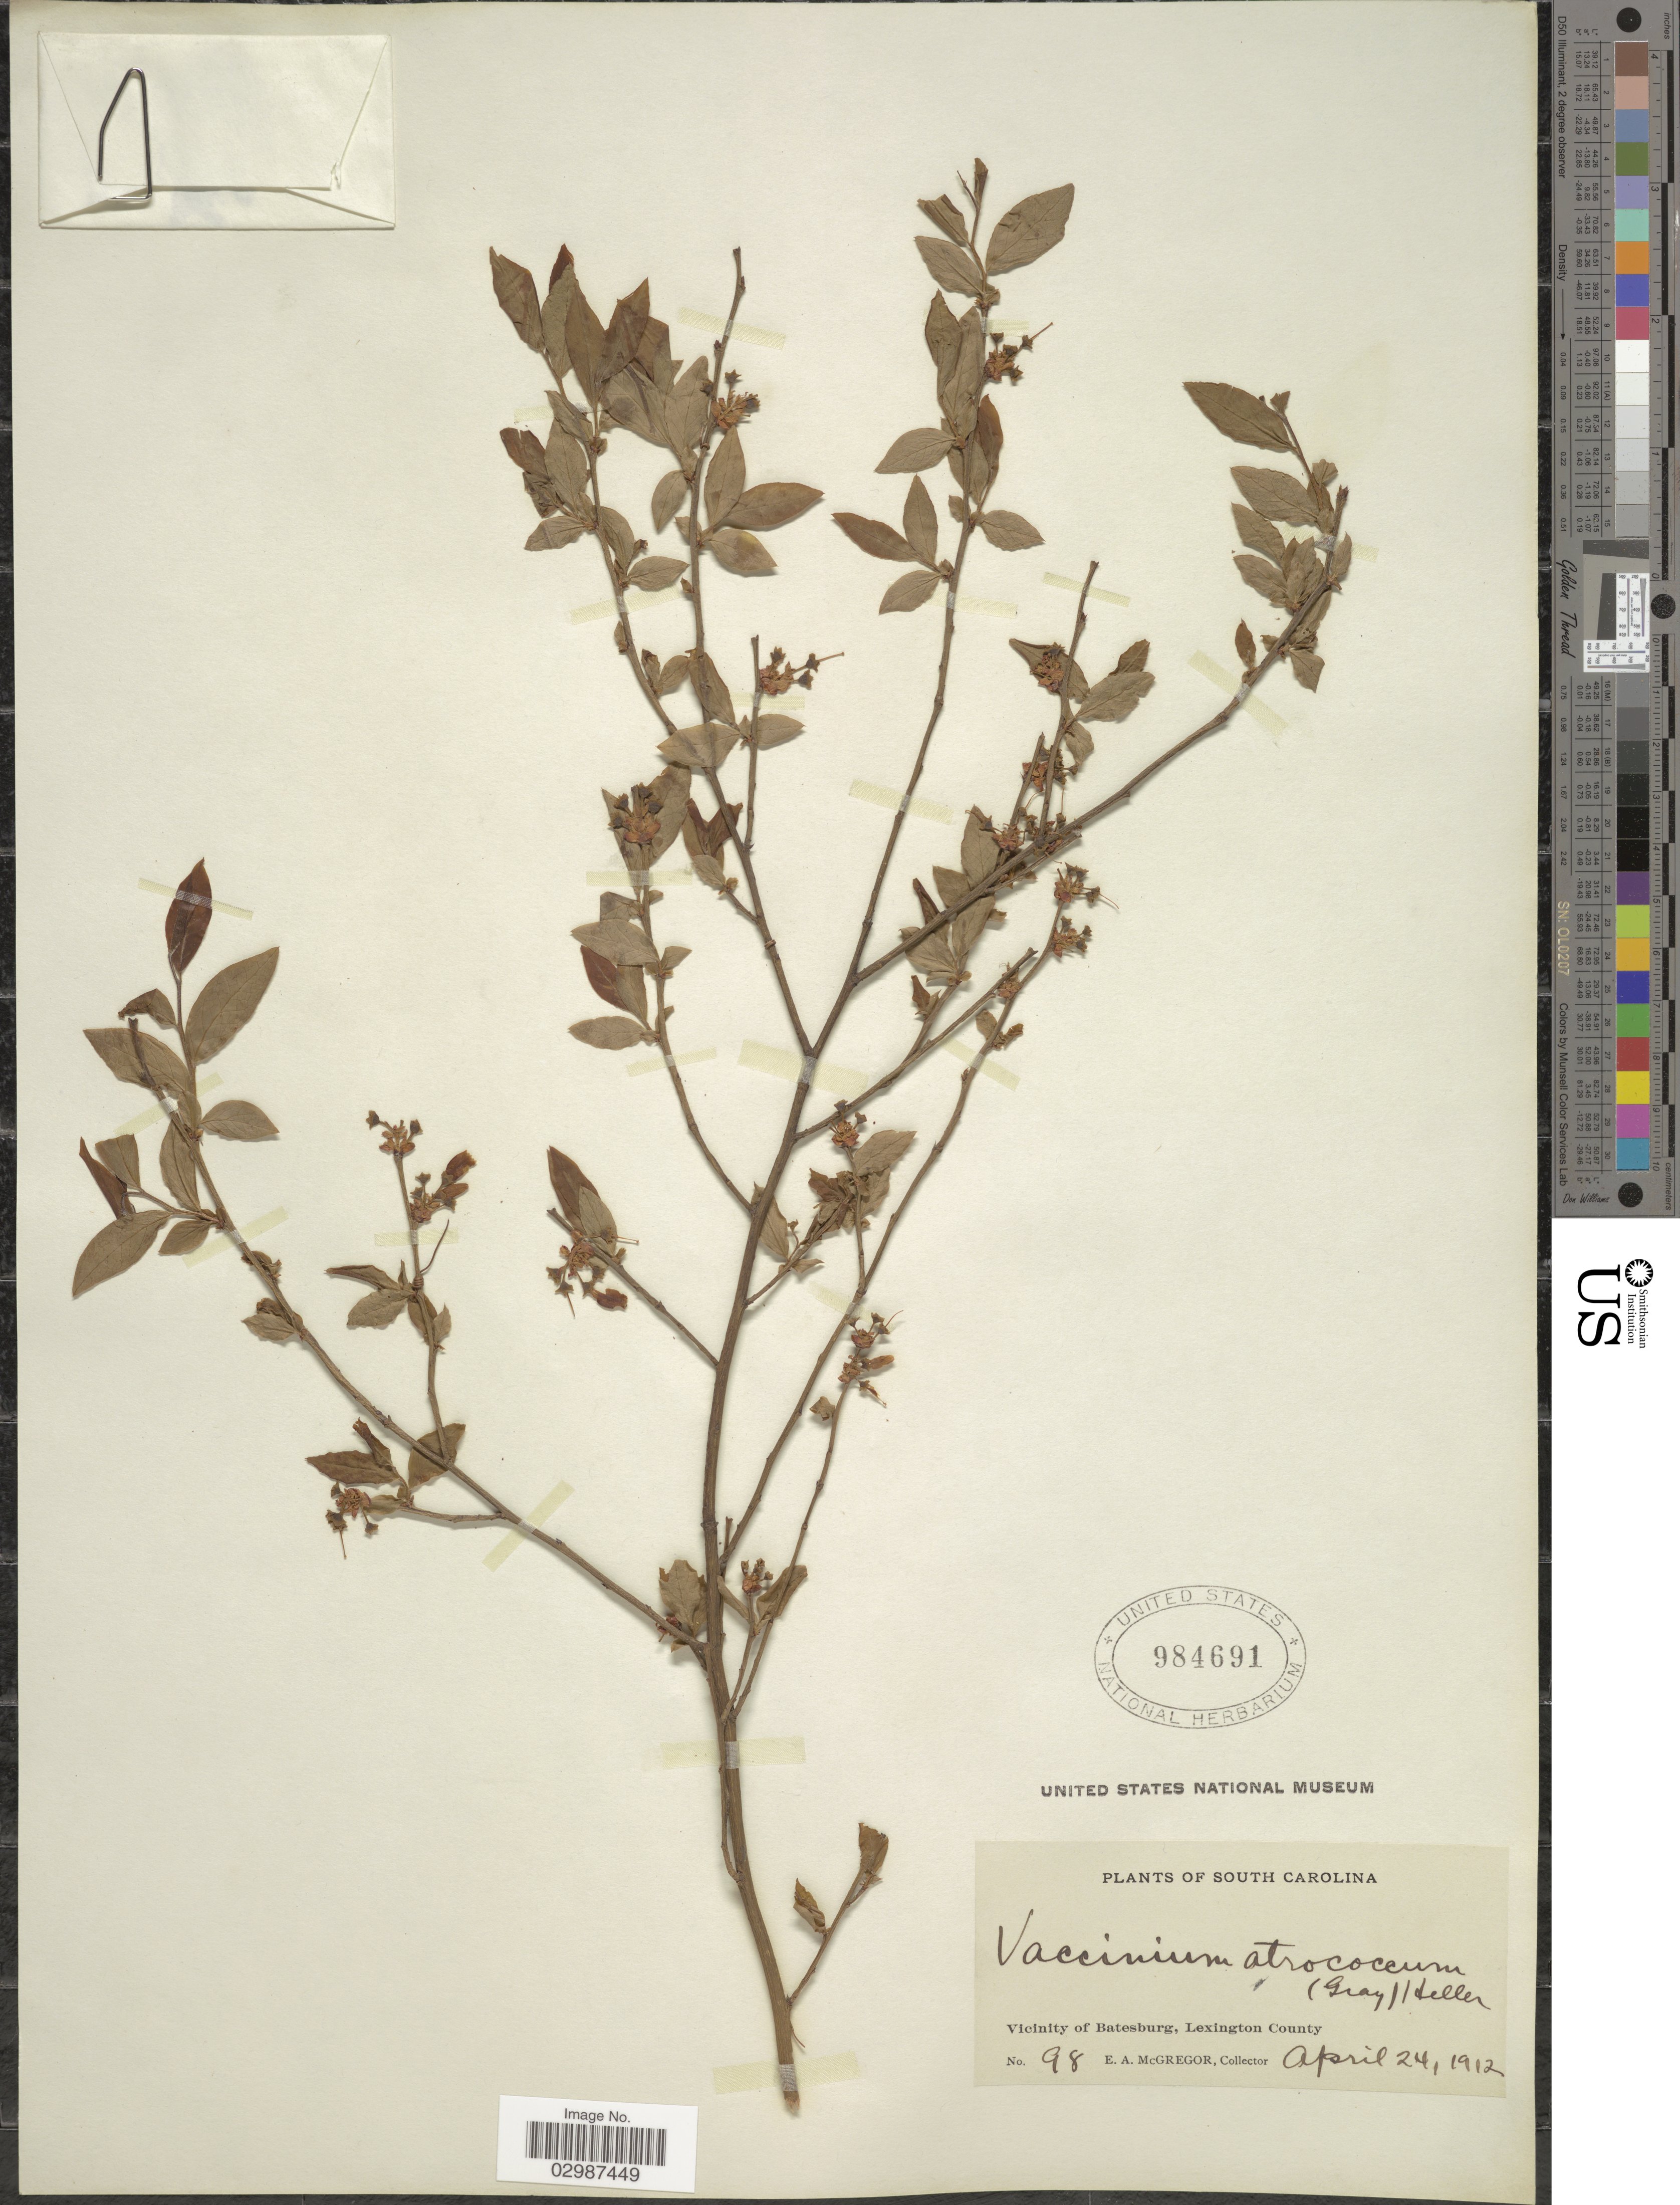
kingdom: Plantae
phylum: Tracheophyta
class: Magnoliopsida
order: Ericales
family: Ericaceae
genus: Vaccinium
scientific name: Vaccinium atrococcum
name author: (A. Gray) A. Heller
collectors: E. A. McGregor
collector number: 98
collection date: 1912-04-24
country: United States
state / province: South Carolina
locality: Vicinity of Batesburg, Lexington County.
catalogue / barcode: US 984691